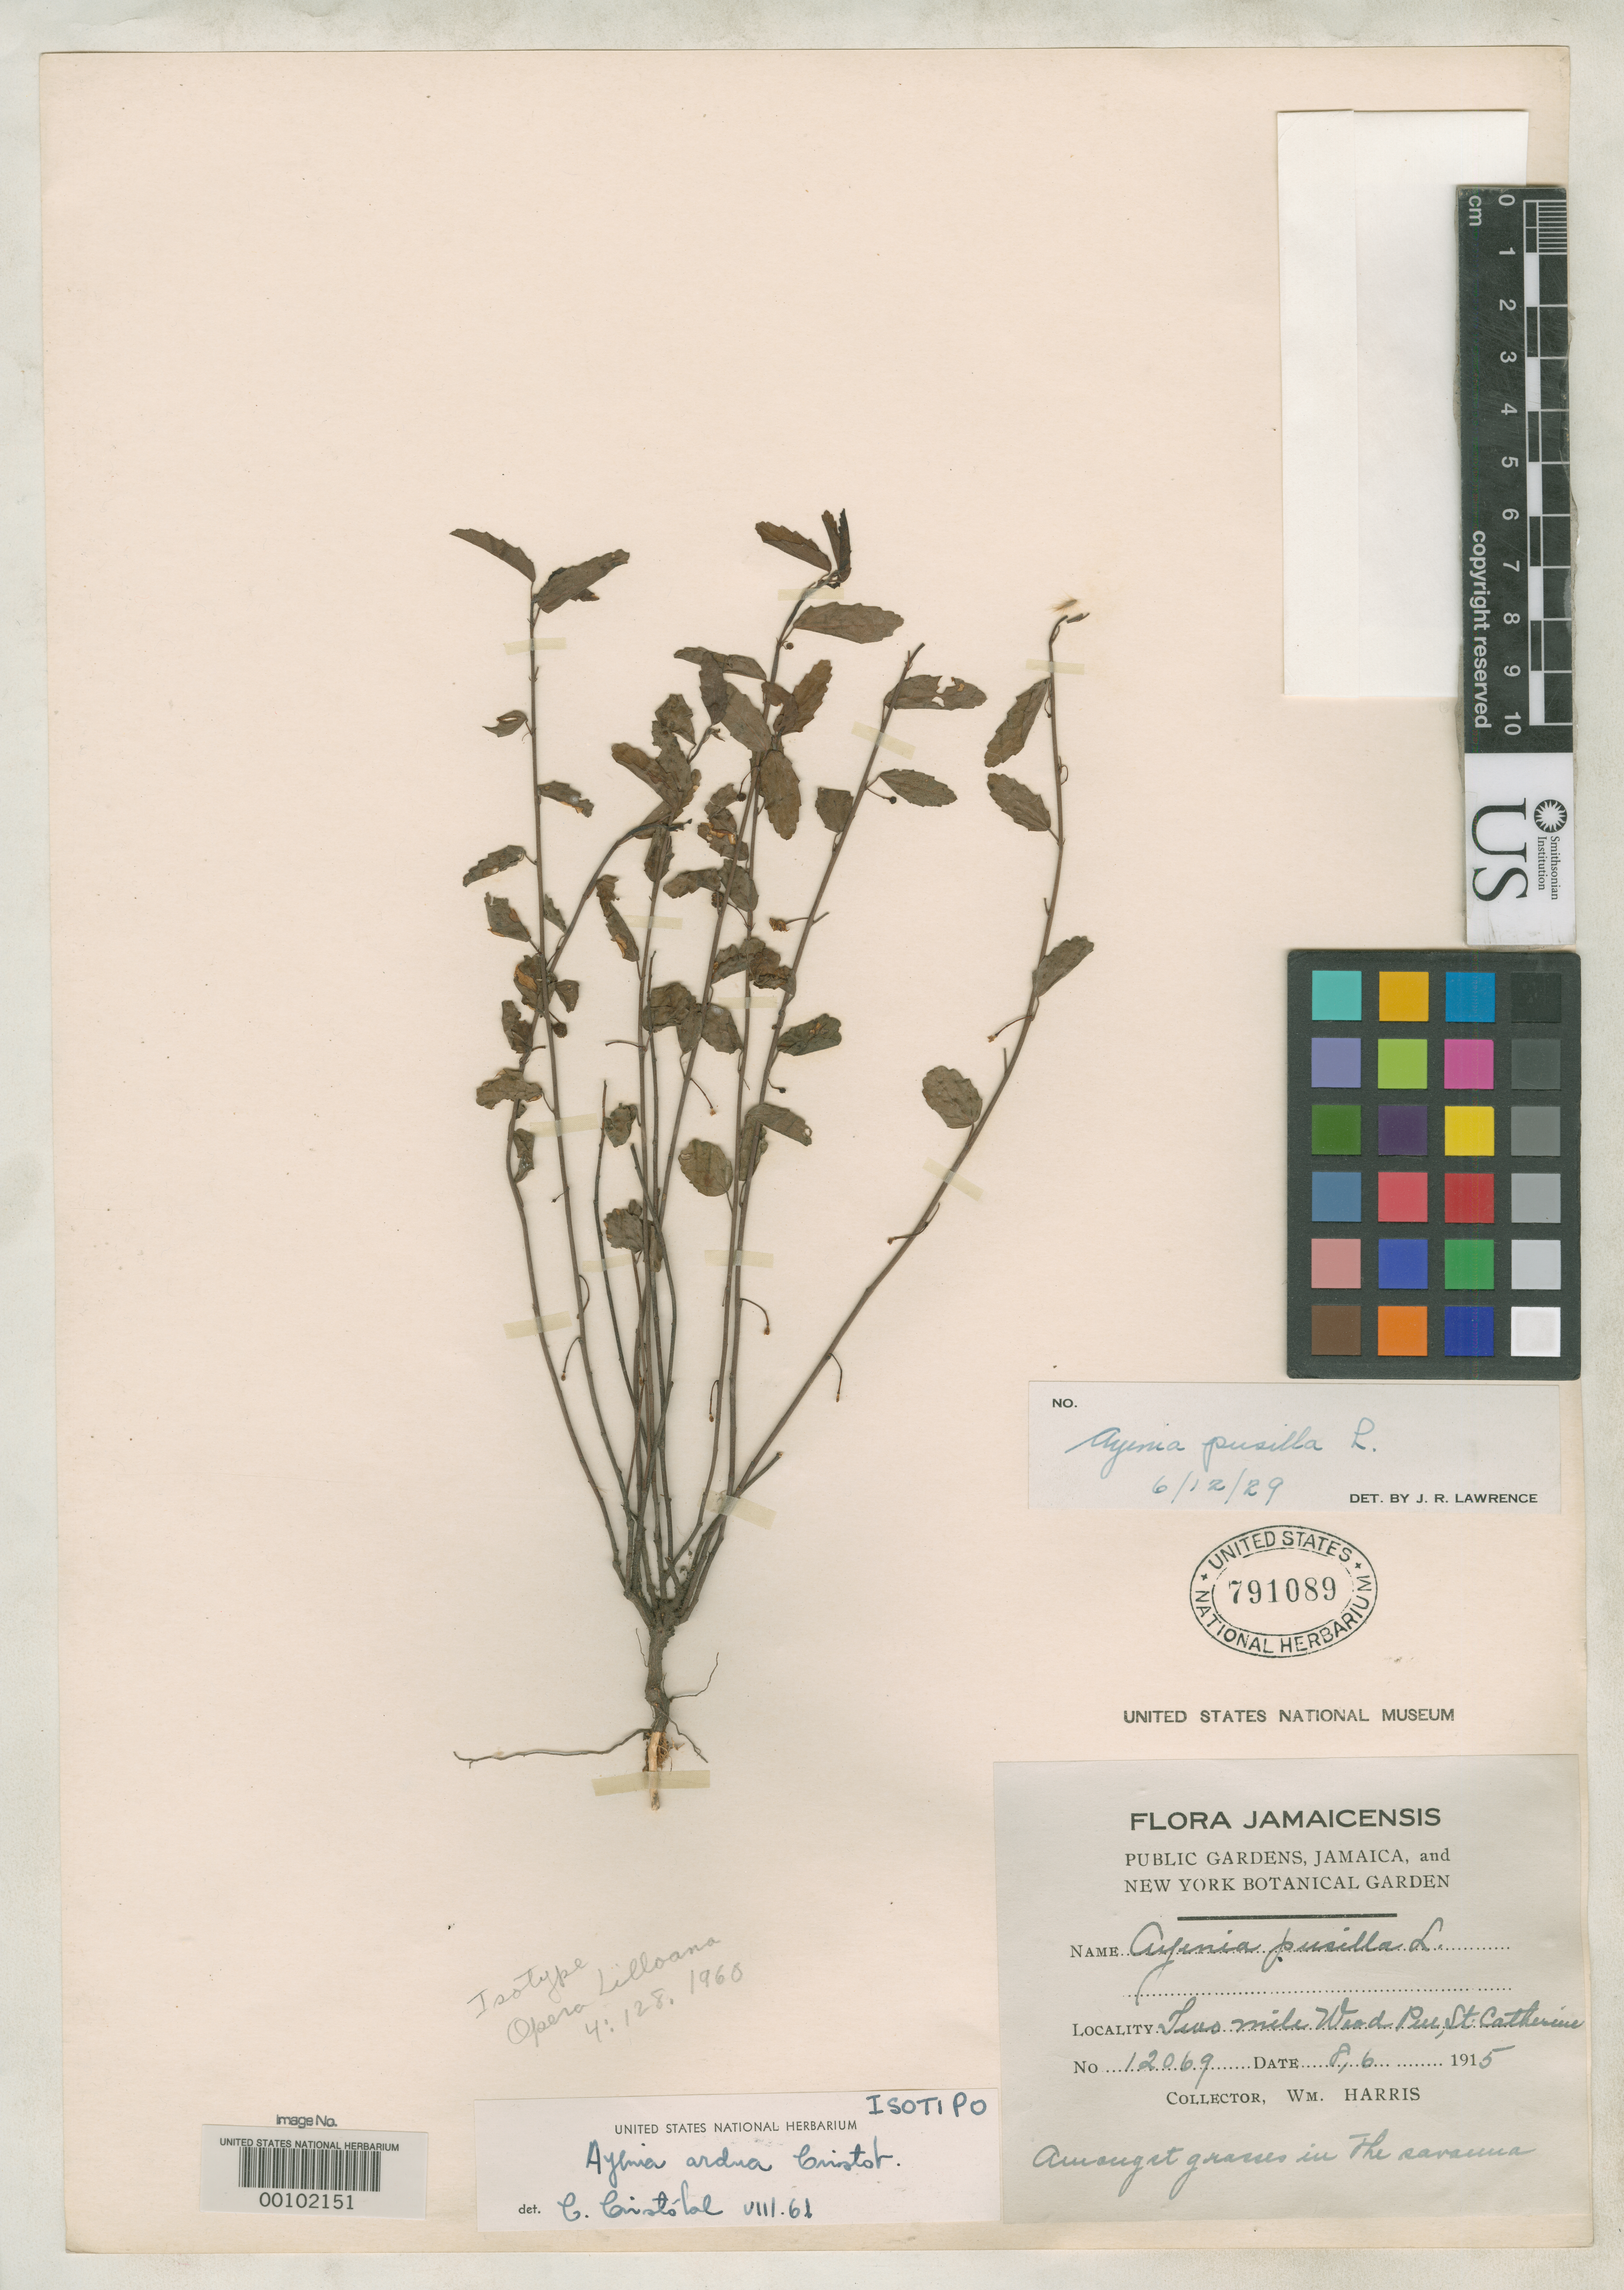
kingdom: Plantae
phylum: Tracheophyta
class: Magnoliopsida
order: Malvales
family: Malvaceae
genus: Ayenia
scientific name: Ayenia ardua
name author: Cristóbal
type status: Isotype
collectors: W. H. Harris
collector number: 12069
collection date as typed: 17 Sept. 1906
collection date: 1906-09-17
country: Jamaica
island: Greater Antilles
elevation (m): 610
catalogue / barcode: US 791089